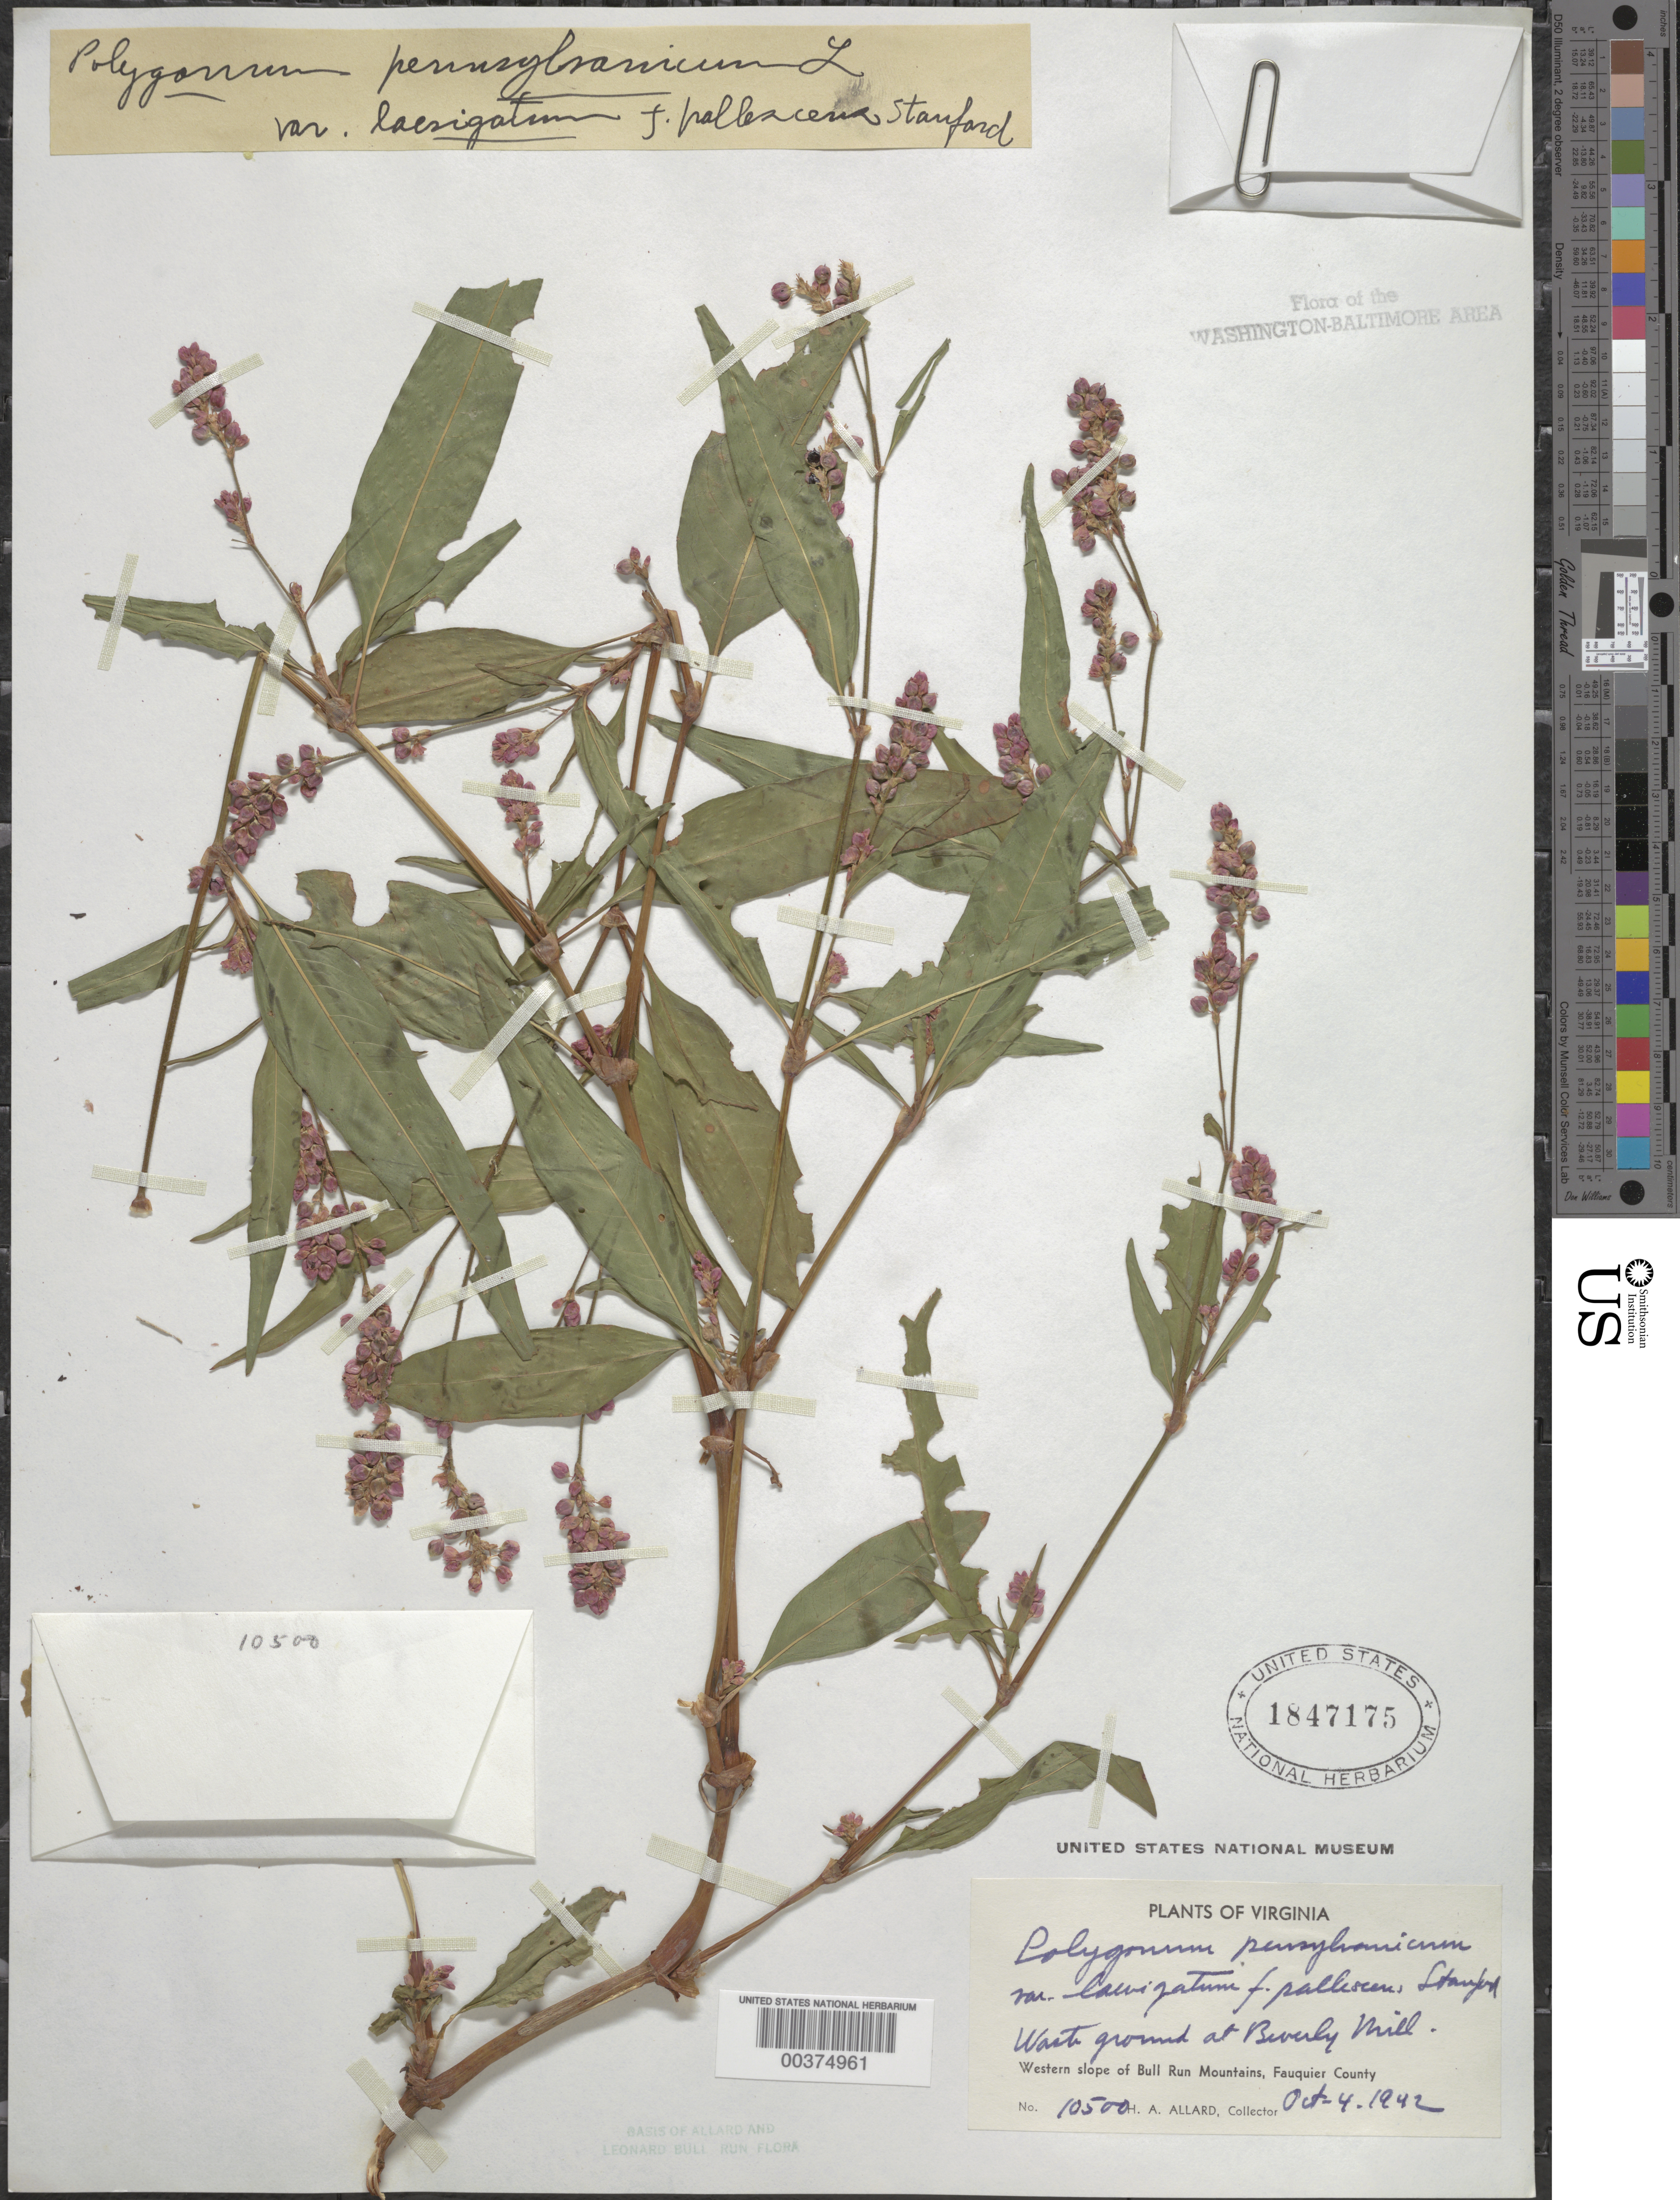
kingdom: Plantae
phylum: Tracheophyta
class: Magnoliopsida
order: Caryophyllales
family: Polygonaceae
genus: Persicaria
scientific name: Persicaria pensylvanica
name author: (L.) M. Gómez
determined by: Atha, D. E.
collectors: H. A. Allard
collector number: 10500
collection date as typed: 04 Oct 1942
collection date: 1942-10-04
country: United States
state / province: Virginia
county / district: Fauquier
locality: Beverley Mill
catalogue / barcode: US 1847175